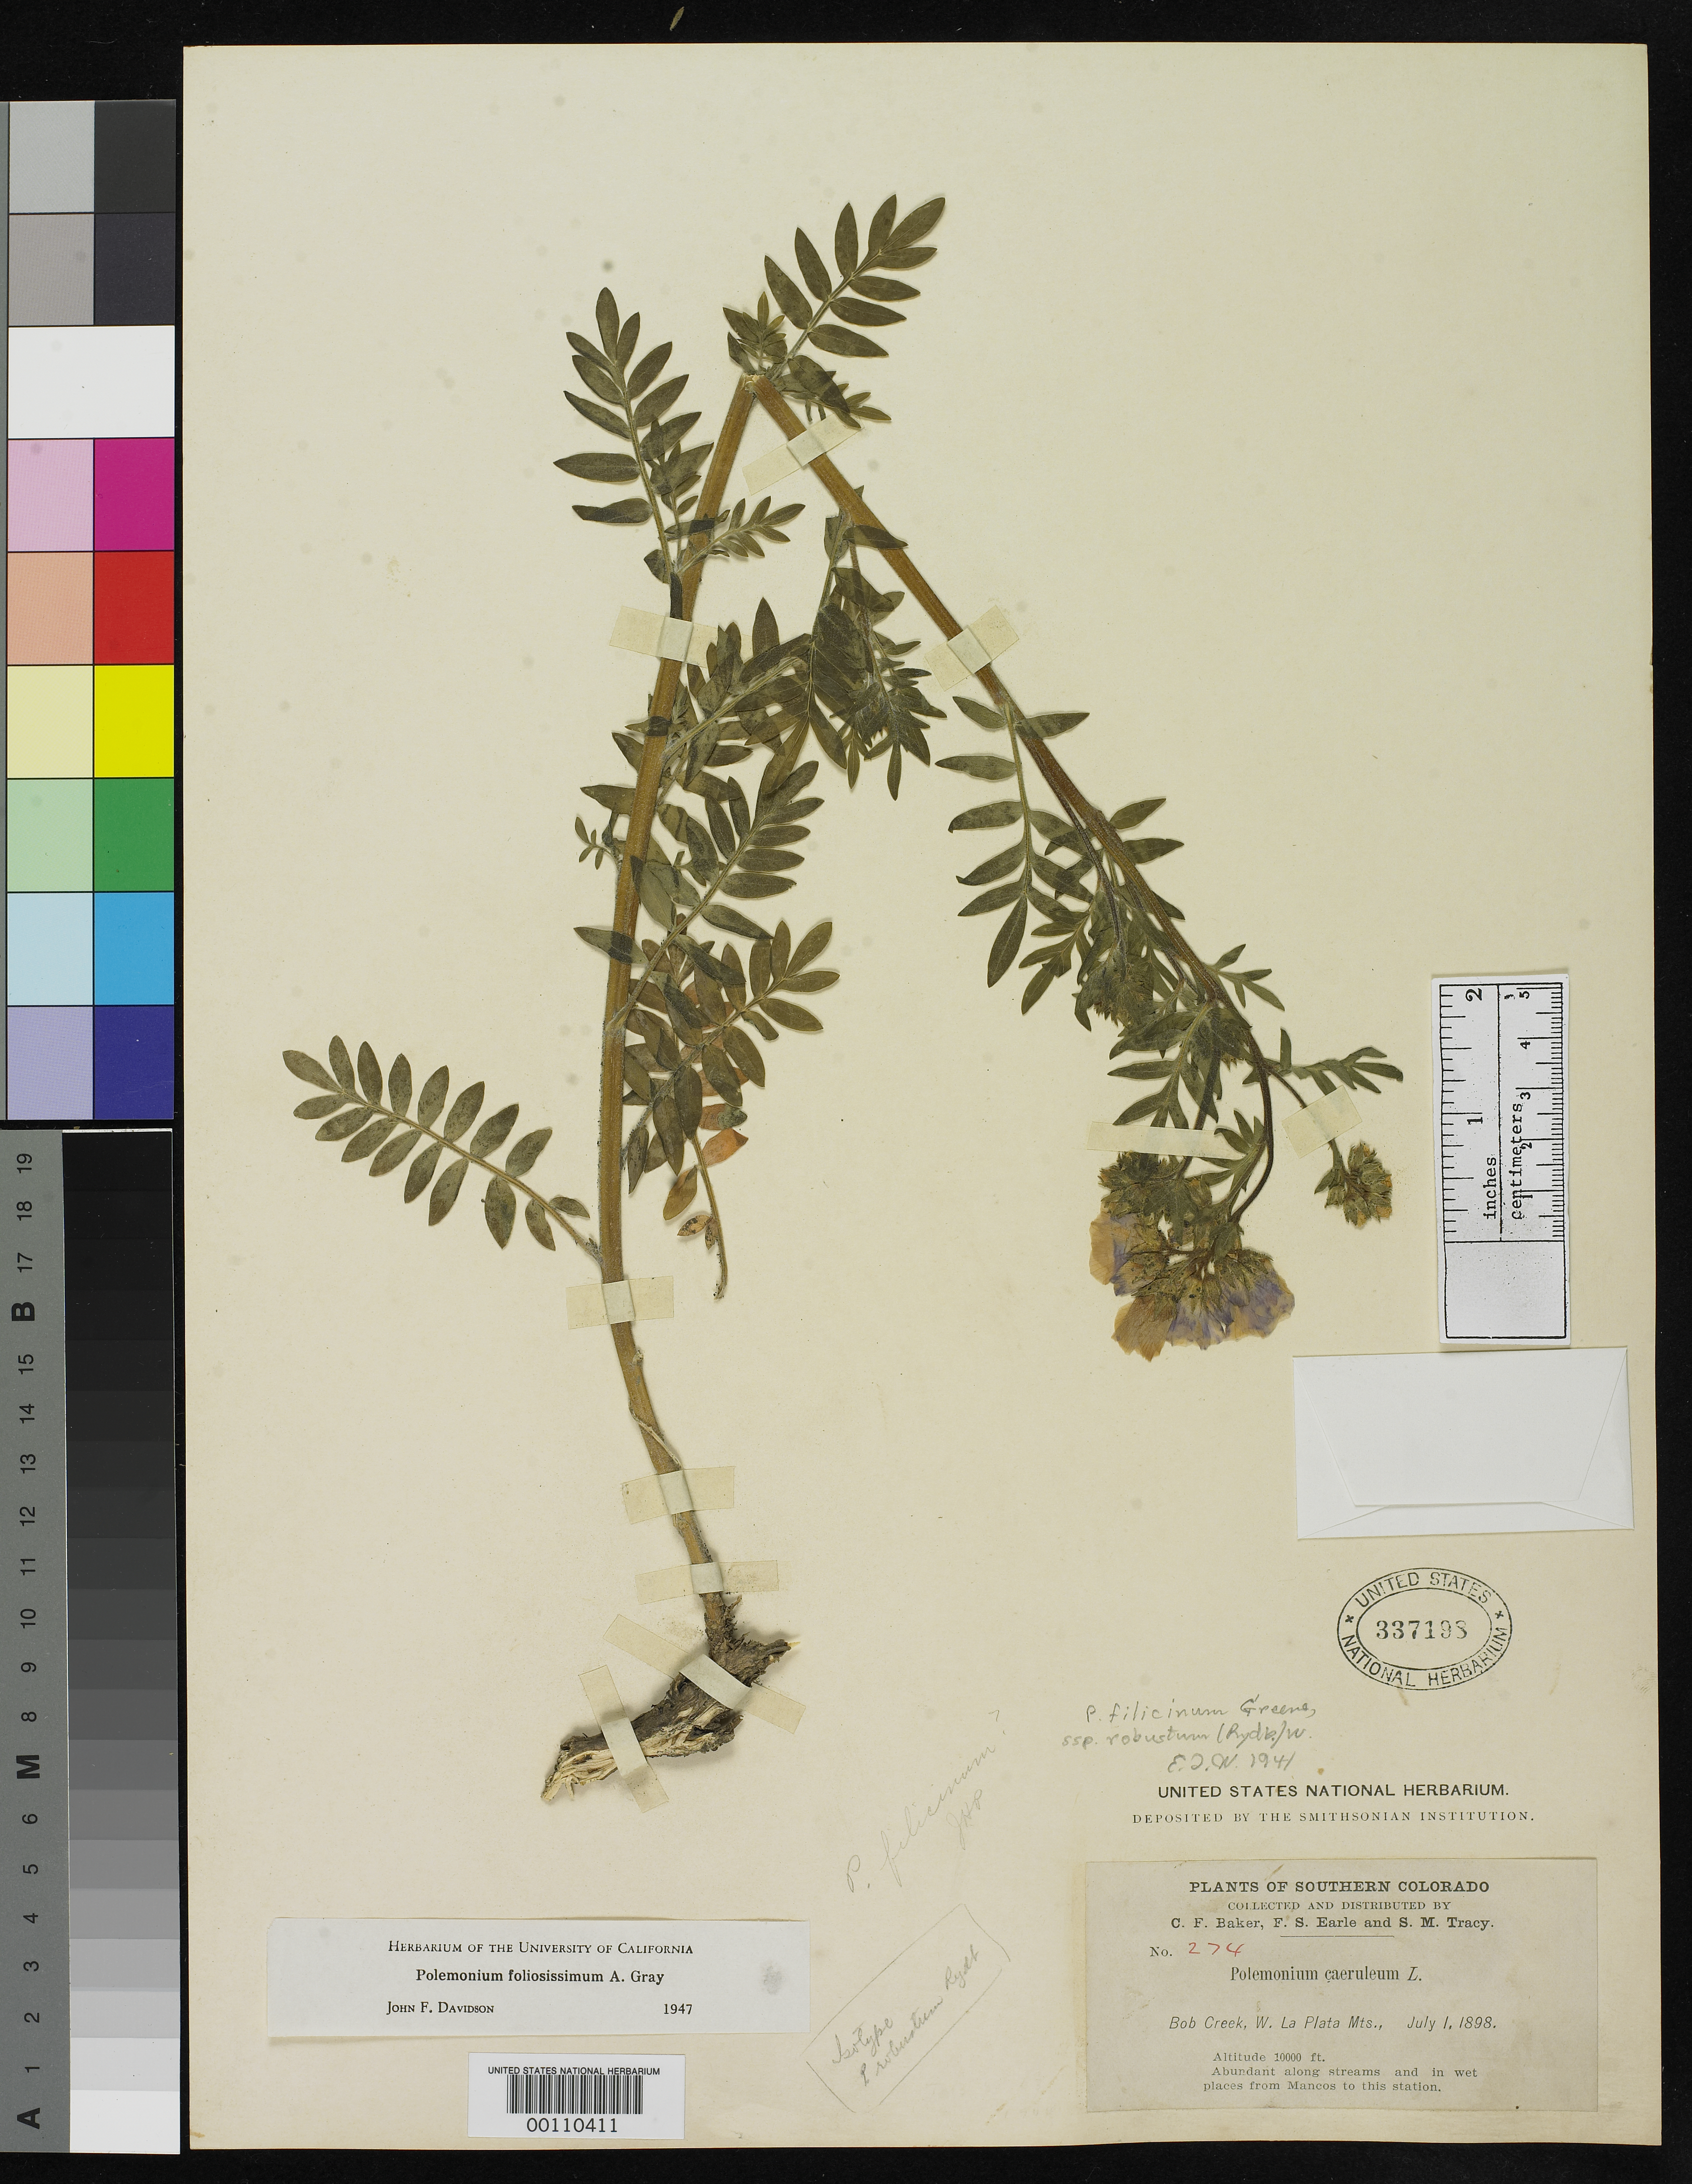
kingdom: Plantae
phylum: Tracheophyta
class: Magnoliopsida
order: Ericales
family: Polemoniaceae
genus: Polemonium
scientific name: Polemonium robustum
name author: Rydb.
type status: Isotype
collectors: C. F. Baker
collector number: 274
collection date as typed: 01 Jul 1898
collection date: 1898-07-01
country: United States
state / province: Colorado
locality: Bob Creek, west La Plata Mts.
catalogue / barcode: US 337198